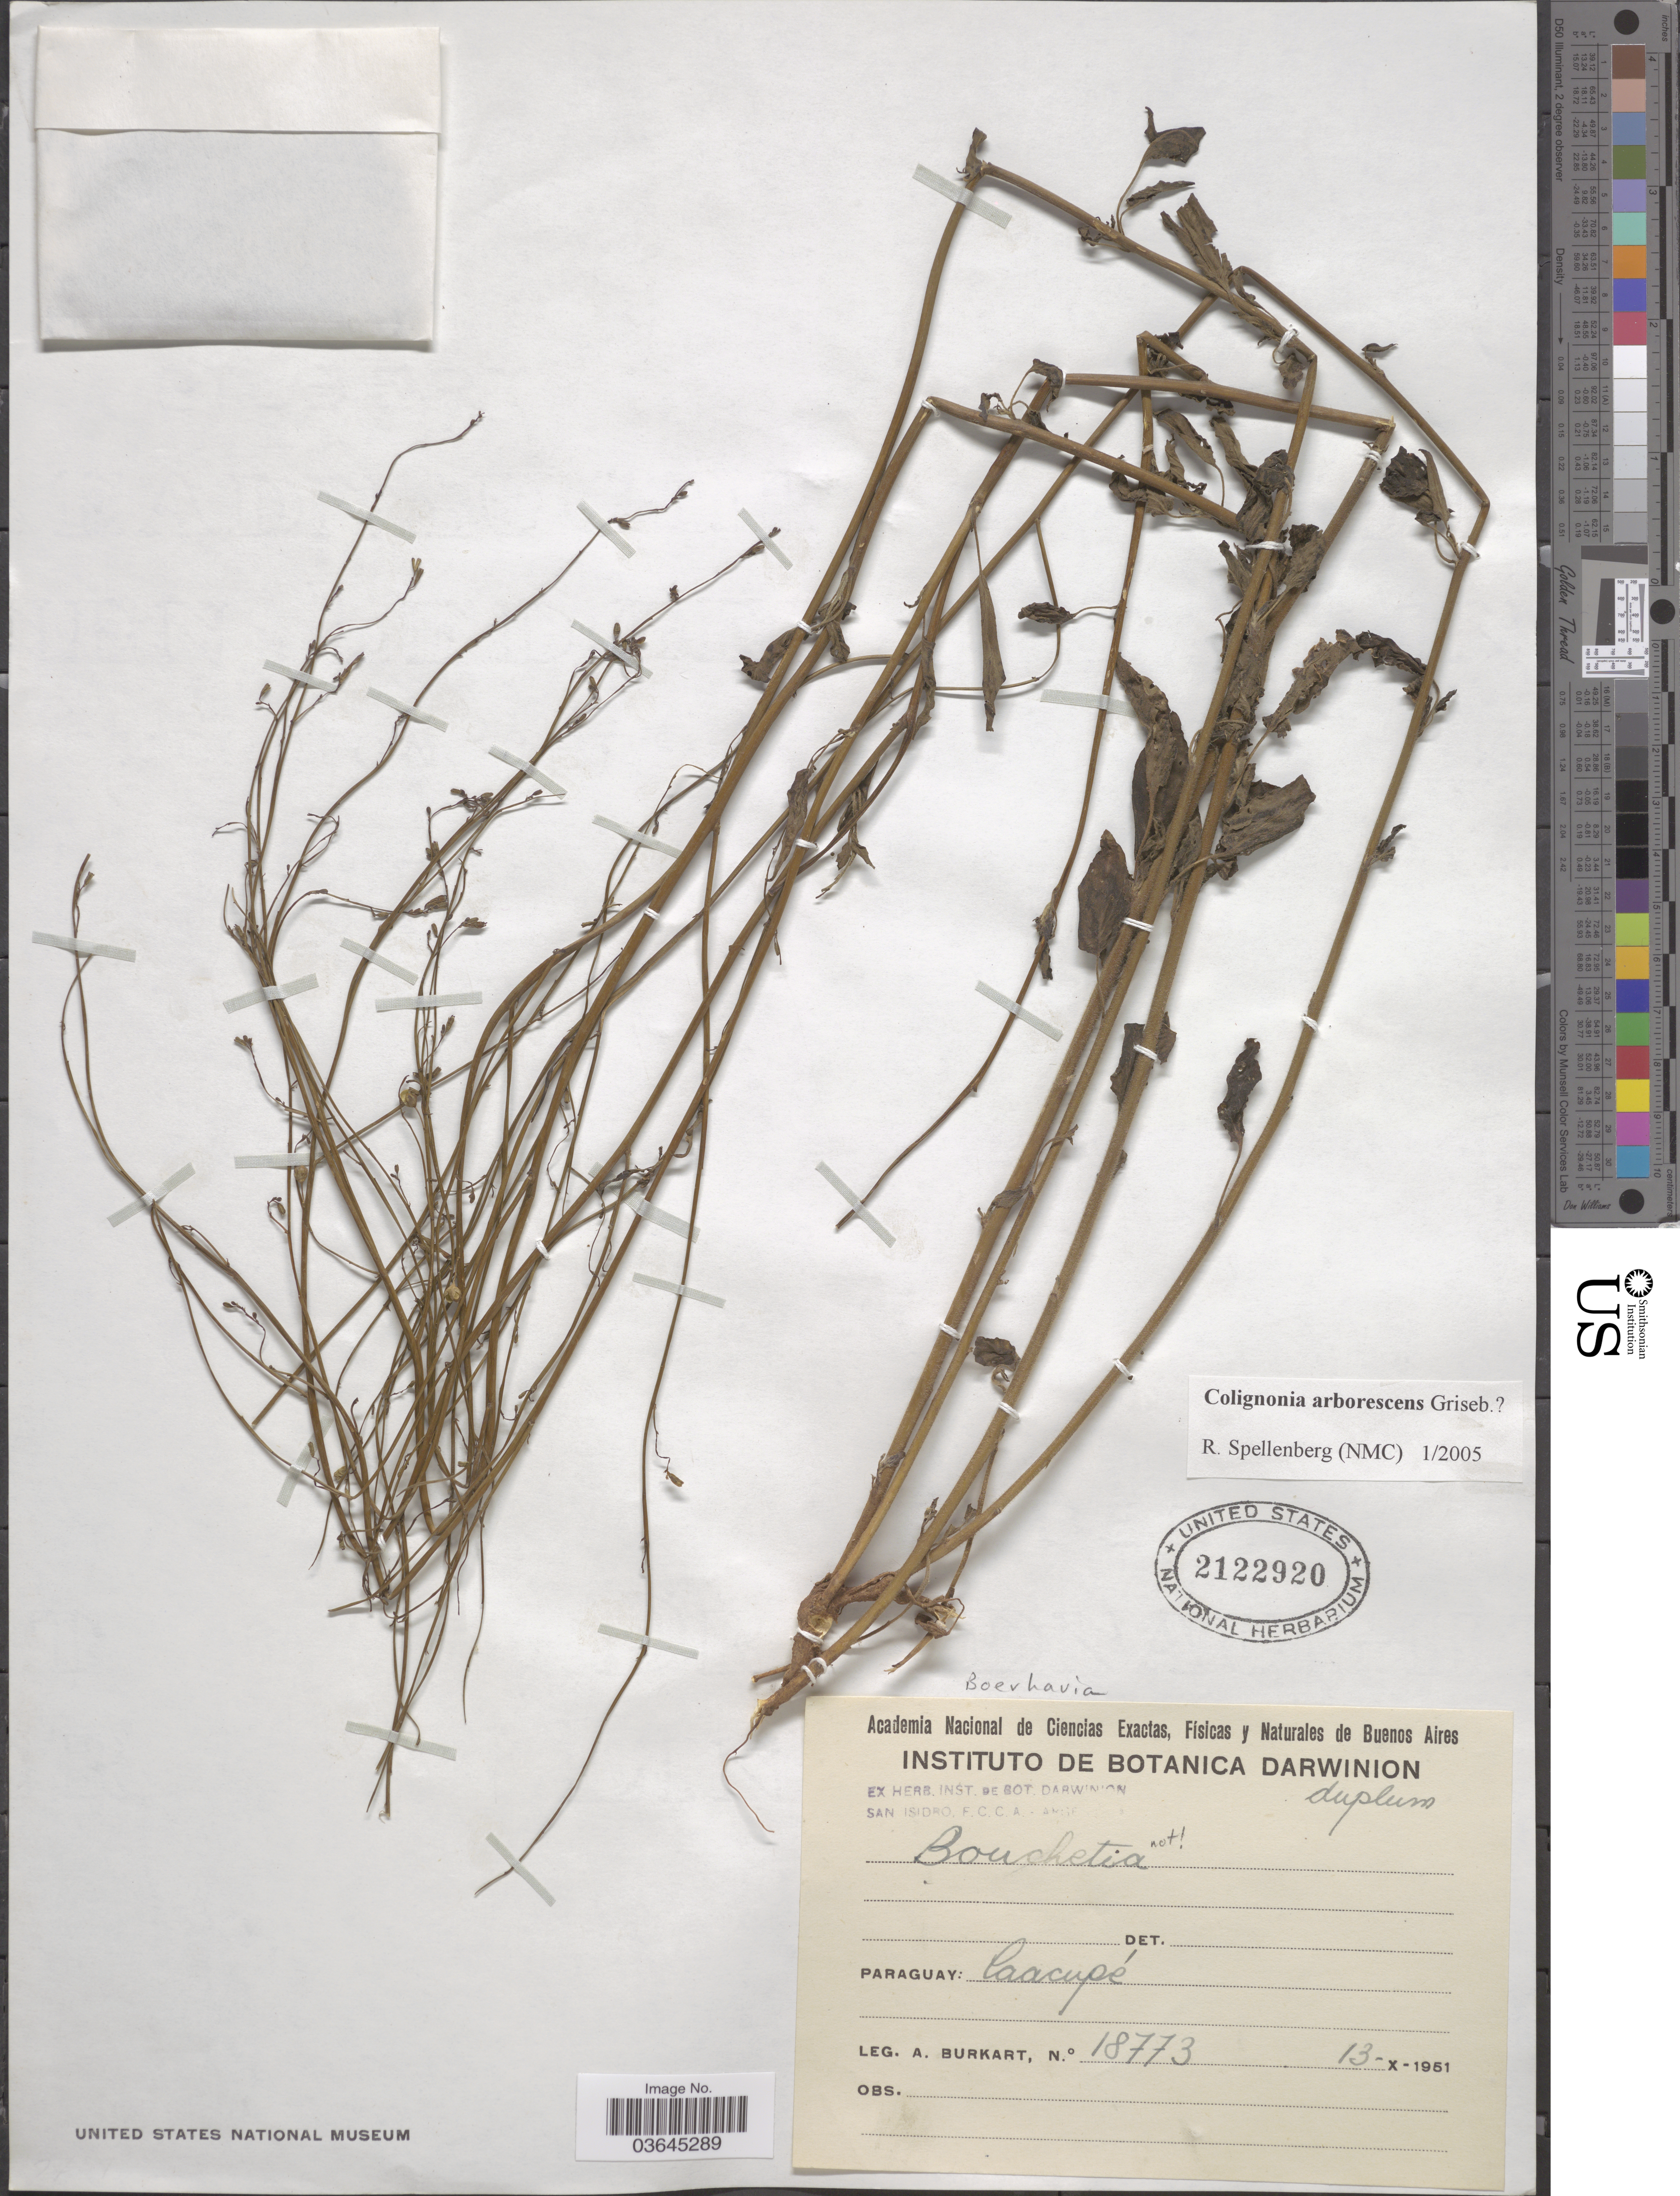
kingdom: Plantae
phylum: Tracheophyta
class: Magnoliopsida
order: Caryophyllales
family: Nyctaginaceae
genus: Boerhavia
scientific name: Boerhavia sp.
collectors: A. E. Burkart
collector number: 18773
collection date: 1951-10-13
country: Paraguay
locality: Caacupé.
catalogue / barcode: US 2122920